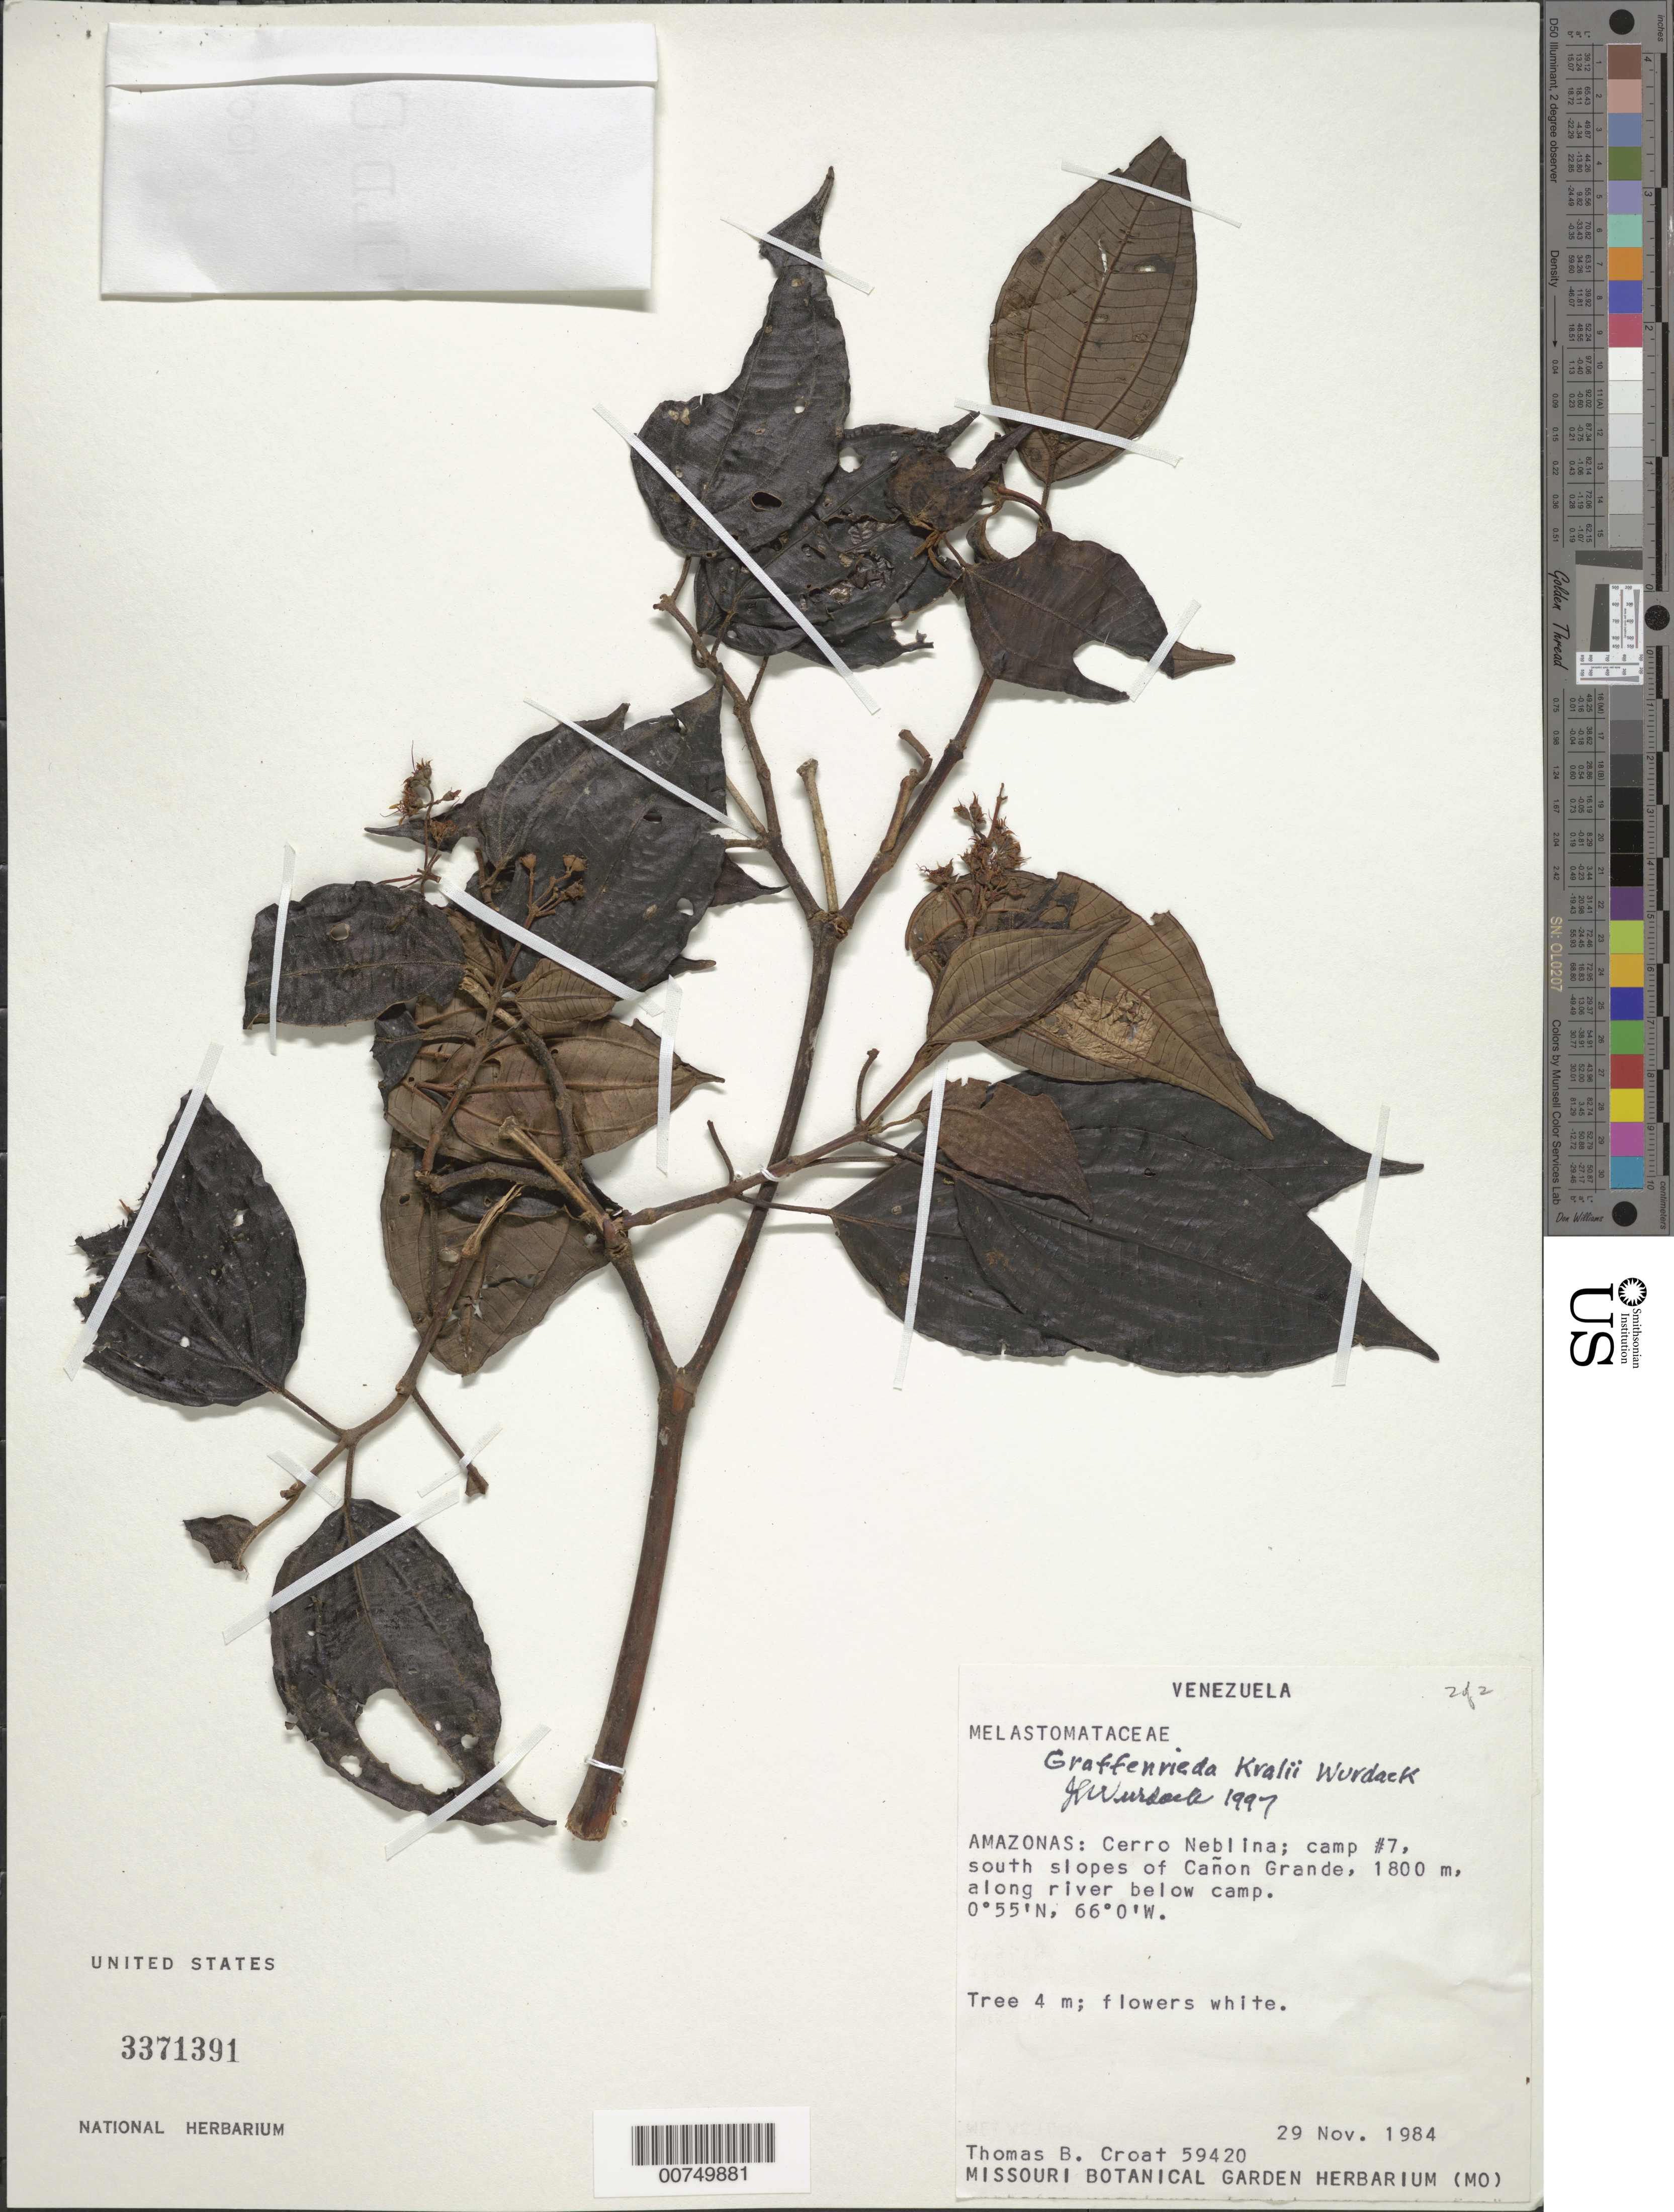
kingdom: Plantae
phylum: Tracheophyta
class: Magnoliopsida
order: Myrtales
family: Melastomataceae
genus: Graffenrieda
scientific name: Graffenrieda kralii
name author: Wurdack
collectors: T. B. Croat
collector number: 59420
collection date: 1984-11-29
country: Venezuela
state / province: Amazonas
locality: Cerro Neblina; camp #7, south slopes of Cañon Grande.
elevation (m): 1800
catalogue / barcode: US 3371391